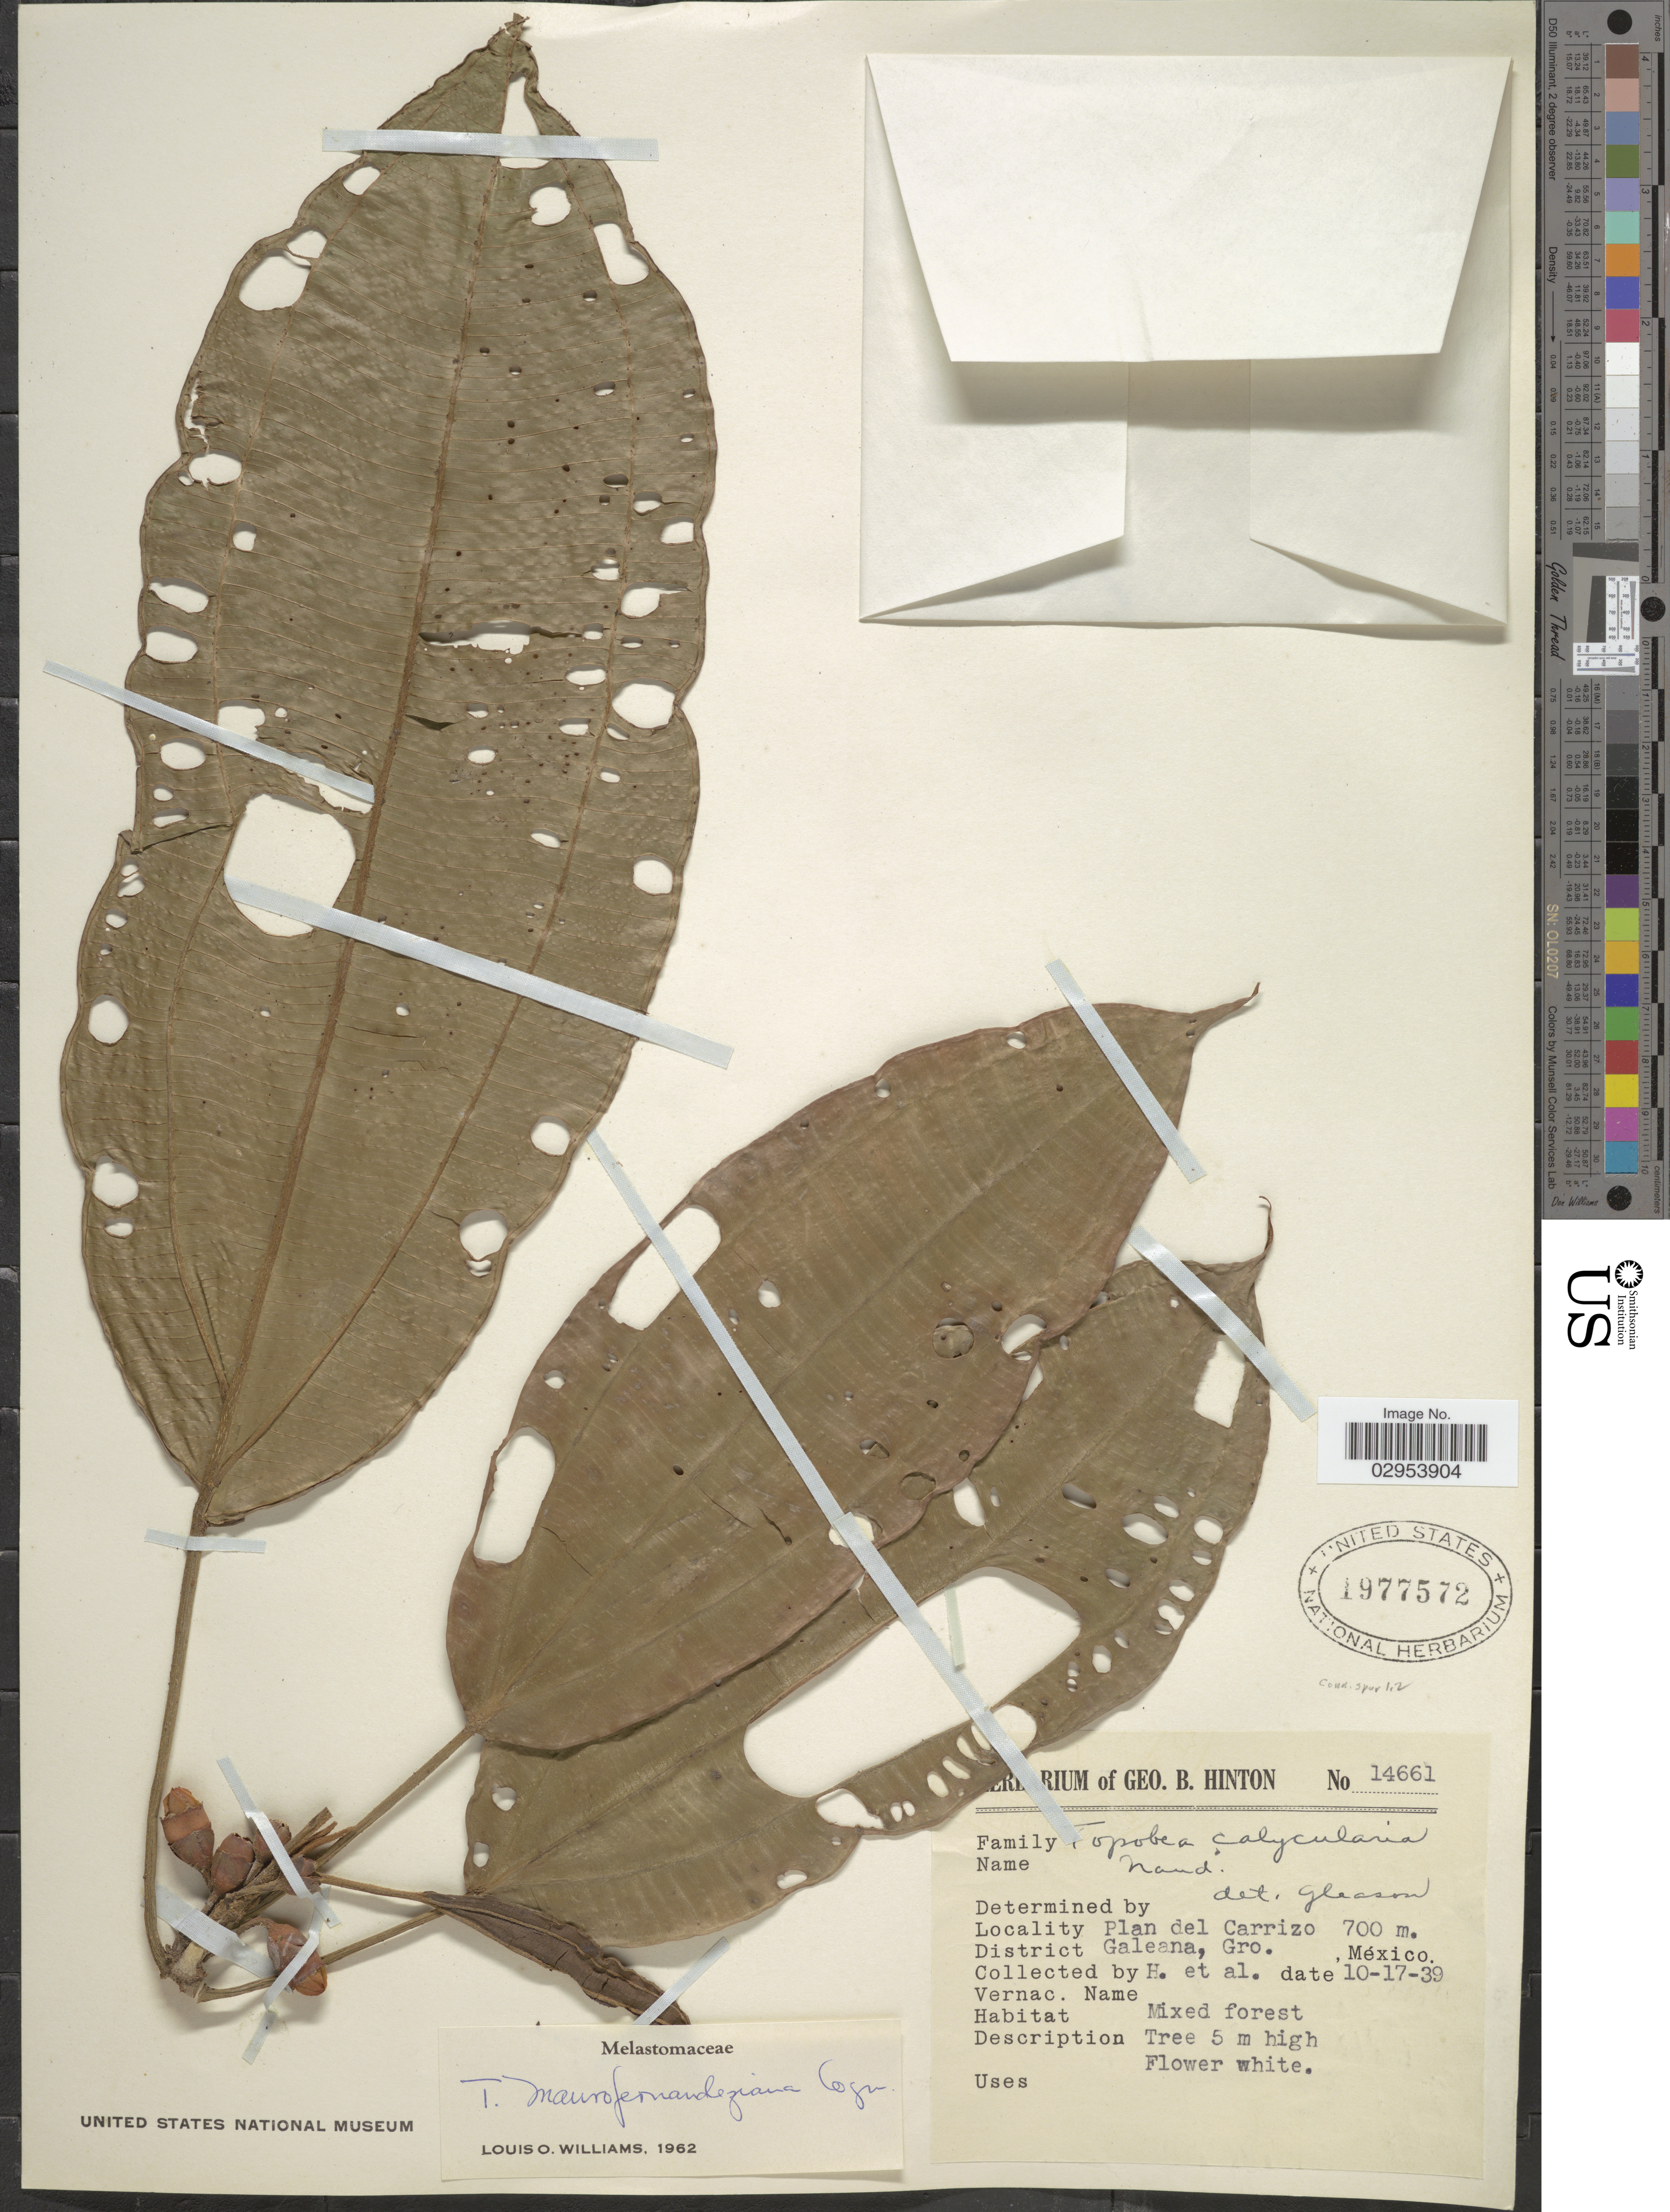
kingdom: Plantae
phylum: Tracheophyta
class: Magnoliopsida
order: Myrtales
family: Melastomataceae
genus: Topobea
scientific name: Topobea maurofernandeziana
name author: Cogn.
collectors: G. B. Hinton & et al.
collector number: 14661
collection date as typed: Transcribed d/m/y: 17/10/39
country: Mexico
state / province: Guerrero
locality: Plan del Carrizo, District Galeana, Gro.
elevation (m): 700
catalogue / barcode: US 1977572